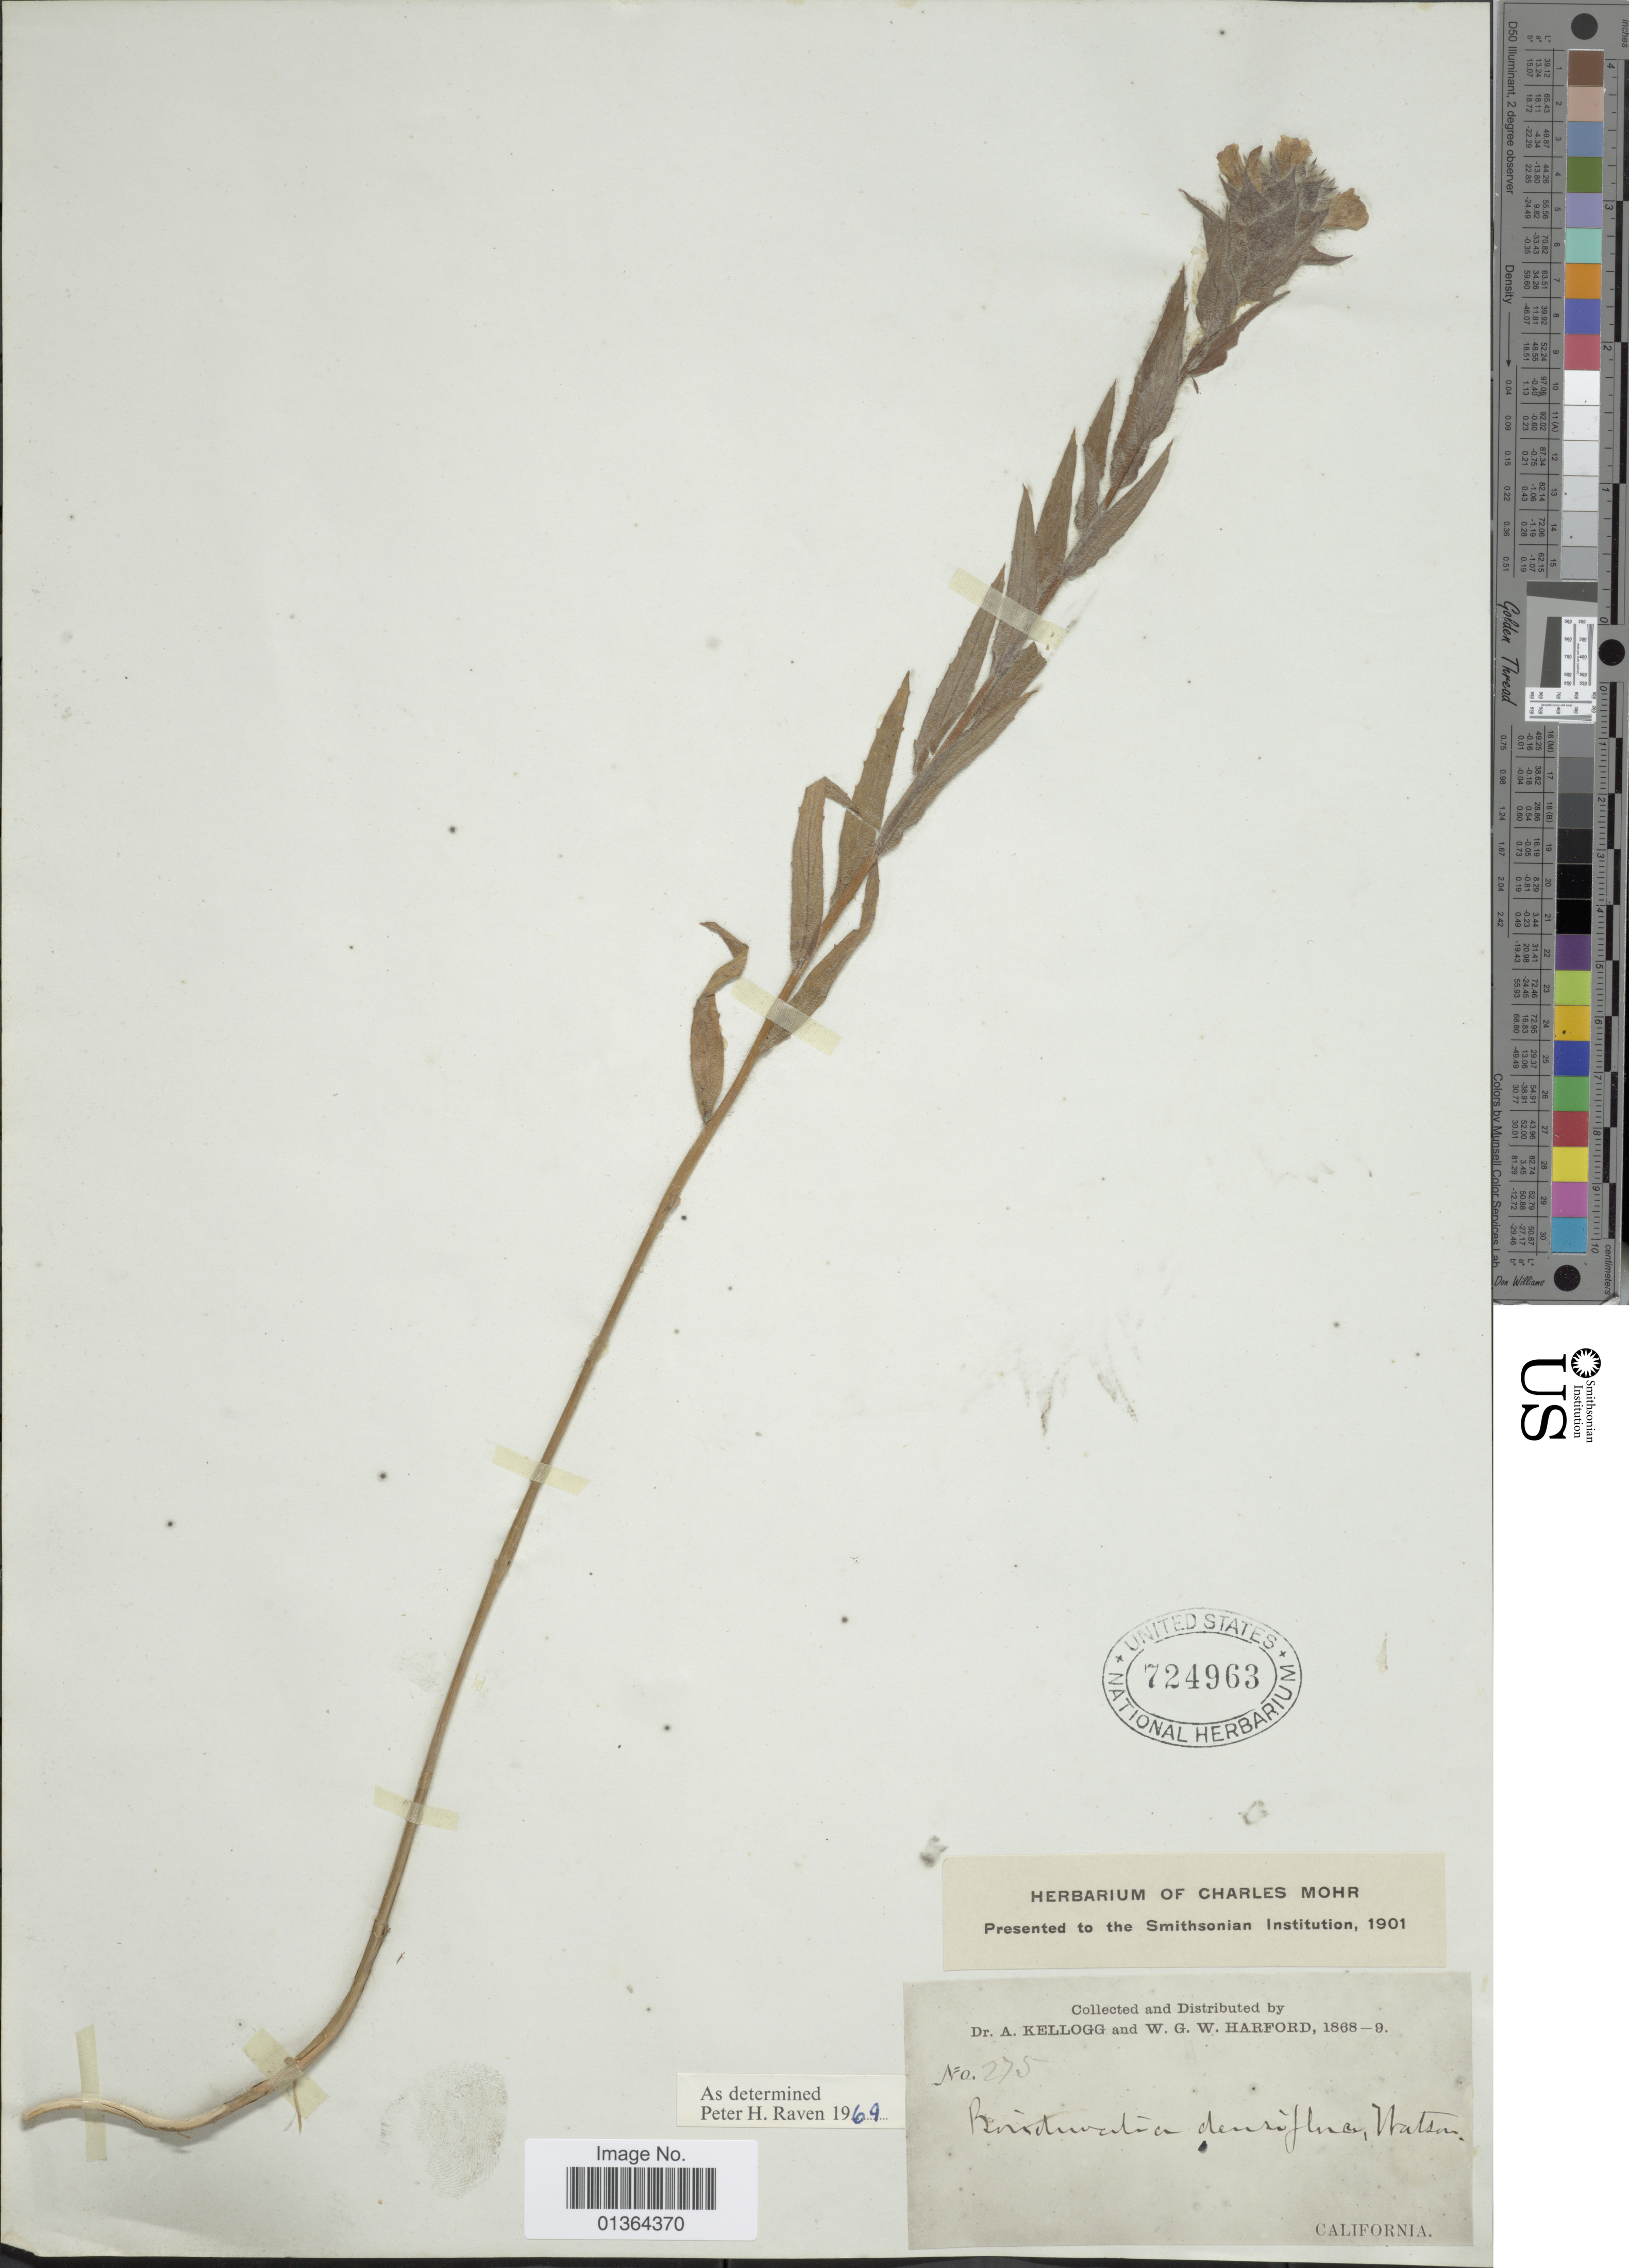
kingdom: Plantae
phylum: Tracheophyta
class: Magnoliopsida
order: Myrtales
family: Onagraceae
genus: Epilobium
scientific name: Epilobium densiflorum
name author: (Lindl.) Hoch & P.H. Raven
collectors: A. Kellogg & W. G. W. Harford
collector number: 275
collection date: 1868/1869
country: United States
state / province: California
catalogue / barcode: US 724963